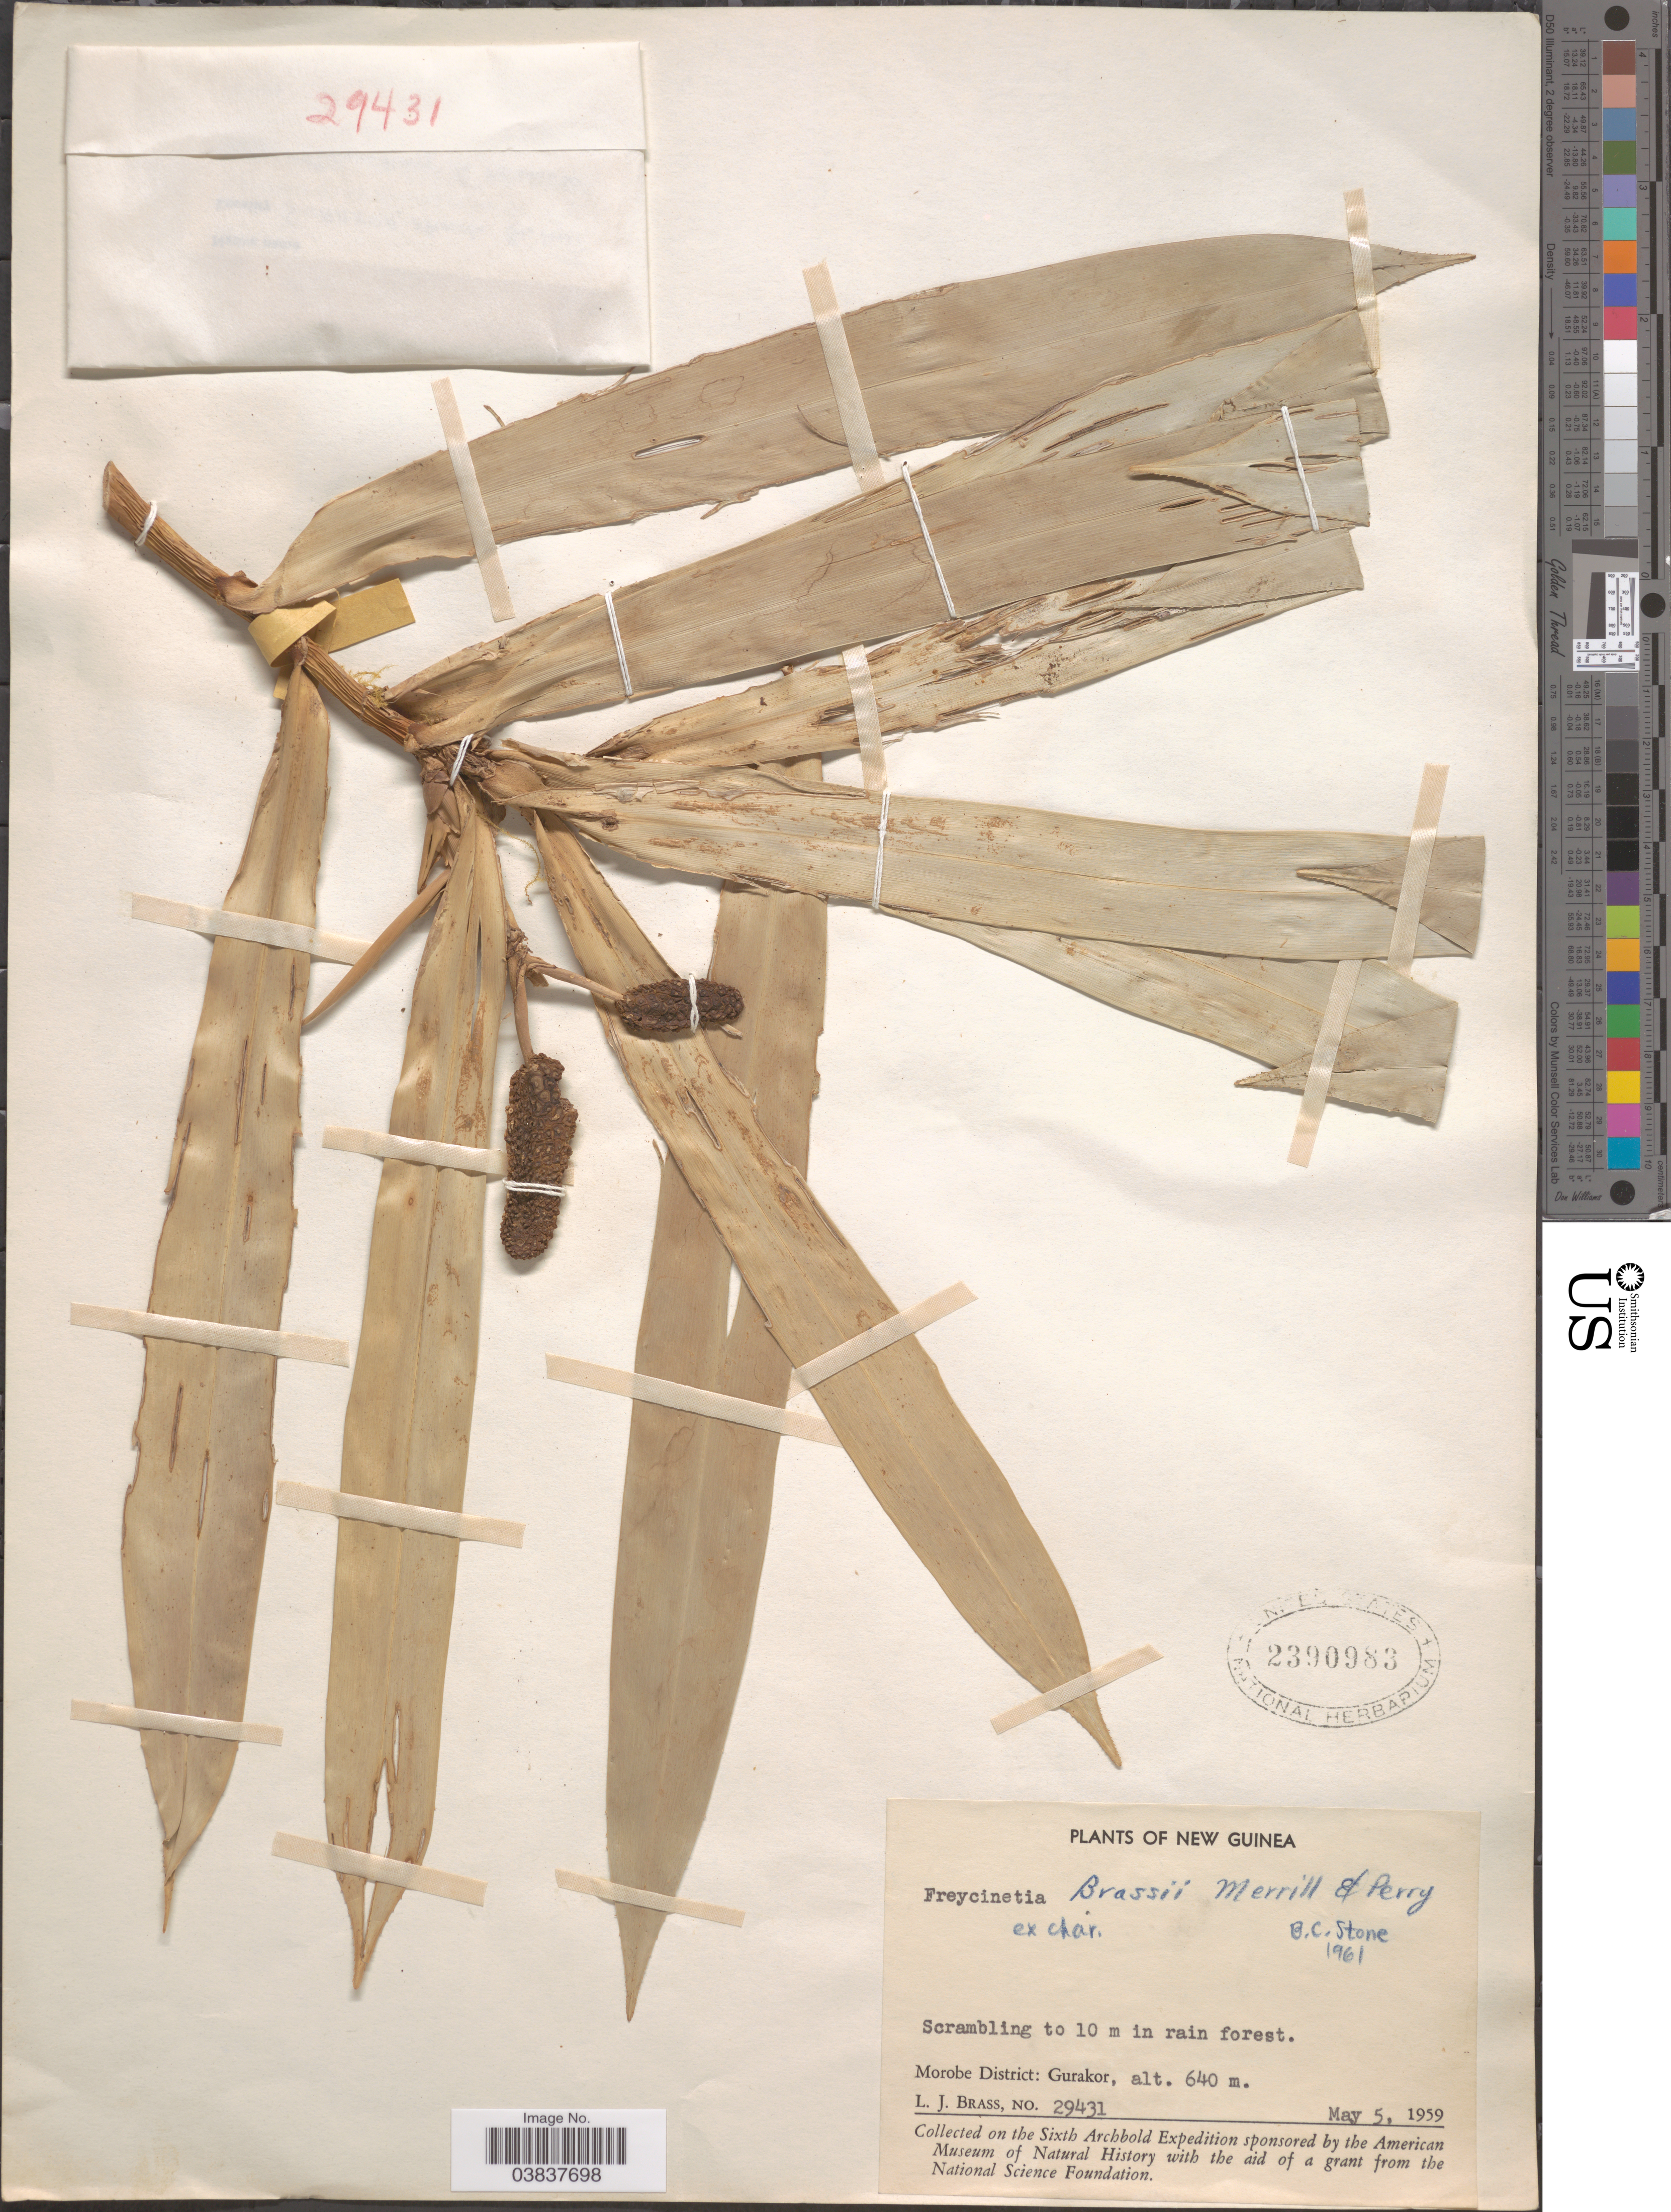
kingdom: Plantae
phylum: Tracheophyta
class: Liliopsida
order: Pandanales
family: Pandanaceae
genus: Freycinetia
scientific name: Freycinetia brassii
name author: Merr.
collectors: L. J. Brass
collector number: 29431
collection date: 1959-05-05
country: Papua New Guinea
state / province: Morobe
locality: New Guinea. Morobe District: Gurakor.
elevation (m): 640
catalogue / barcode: US 2390983